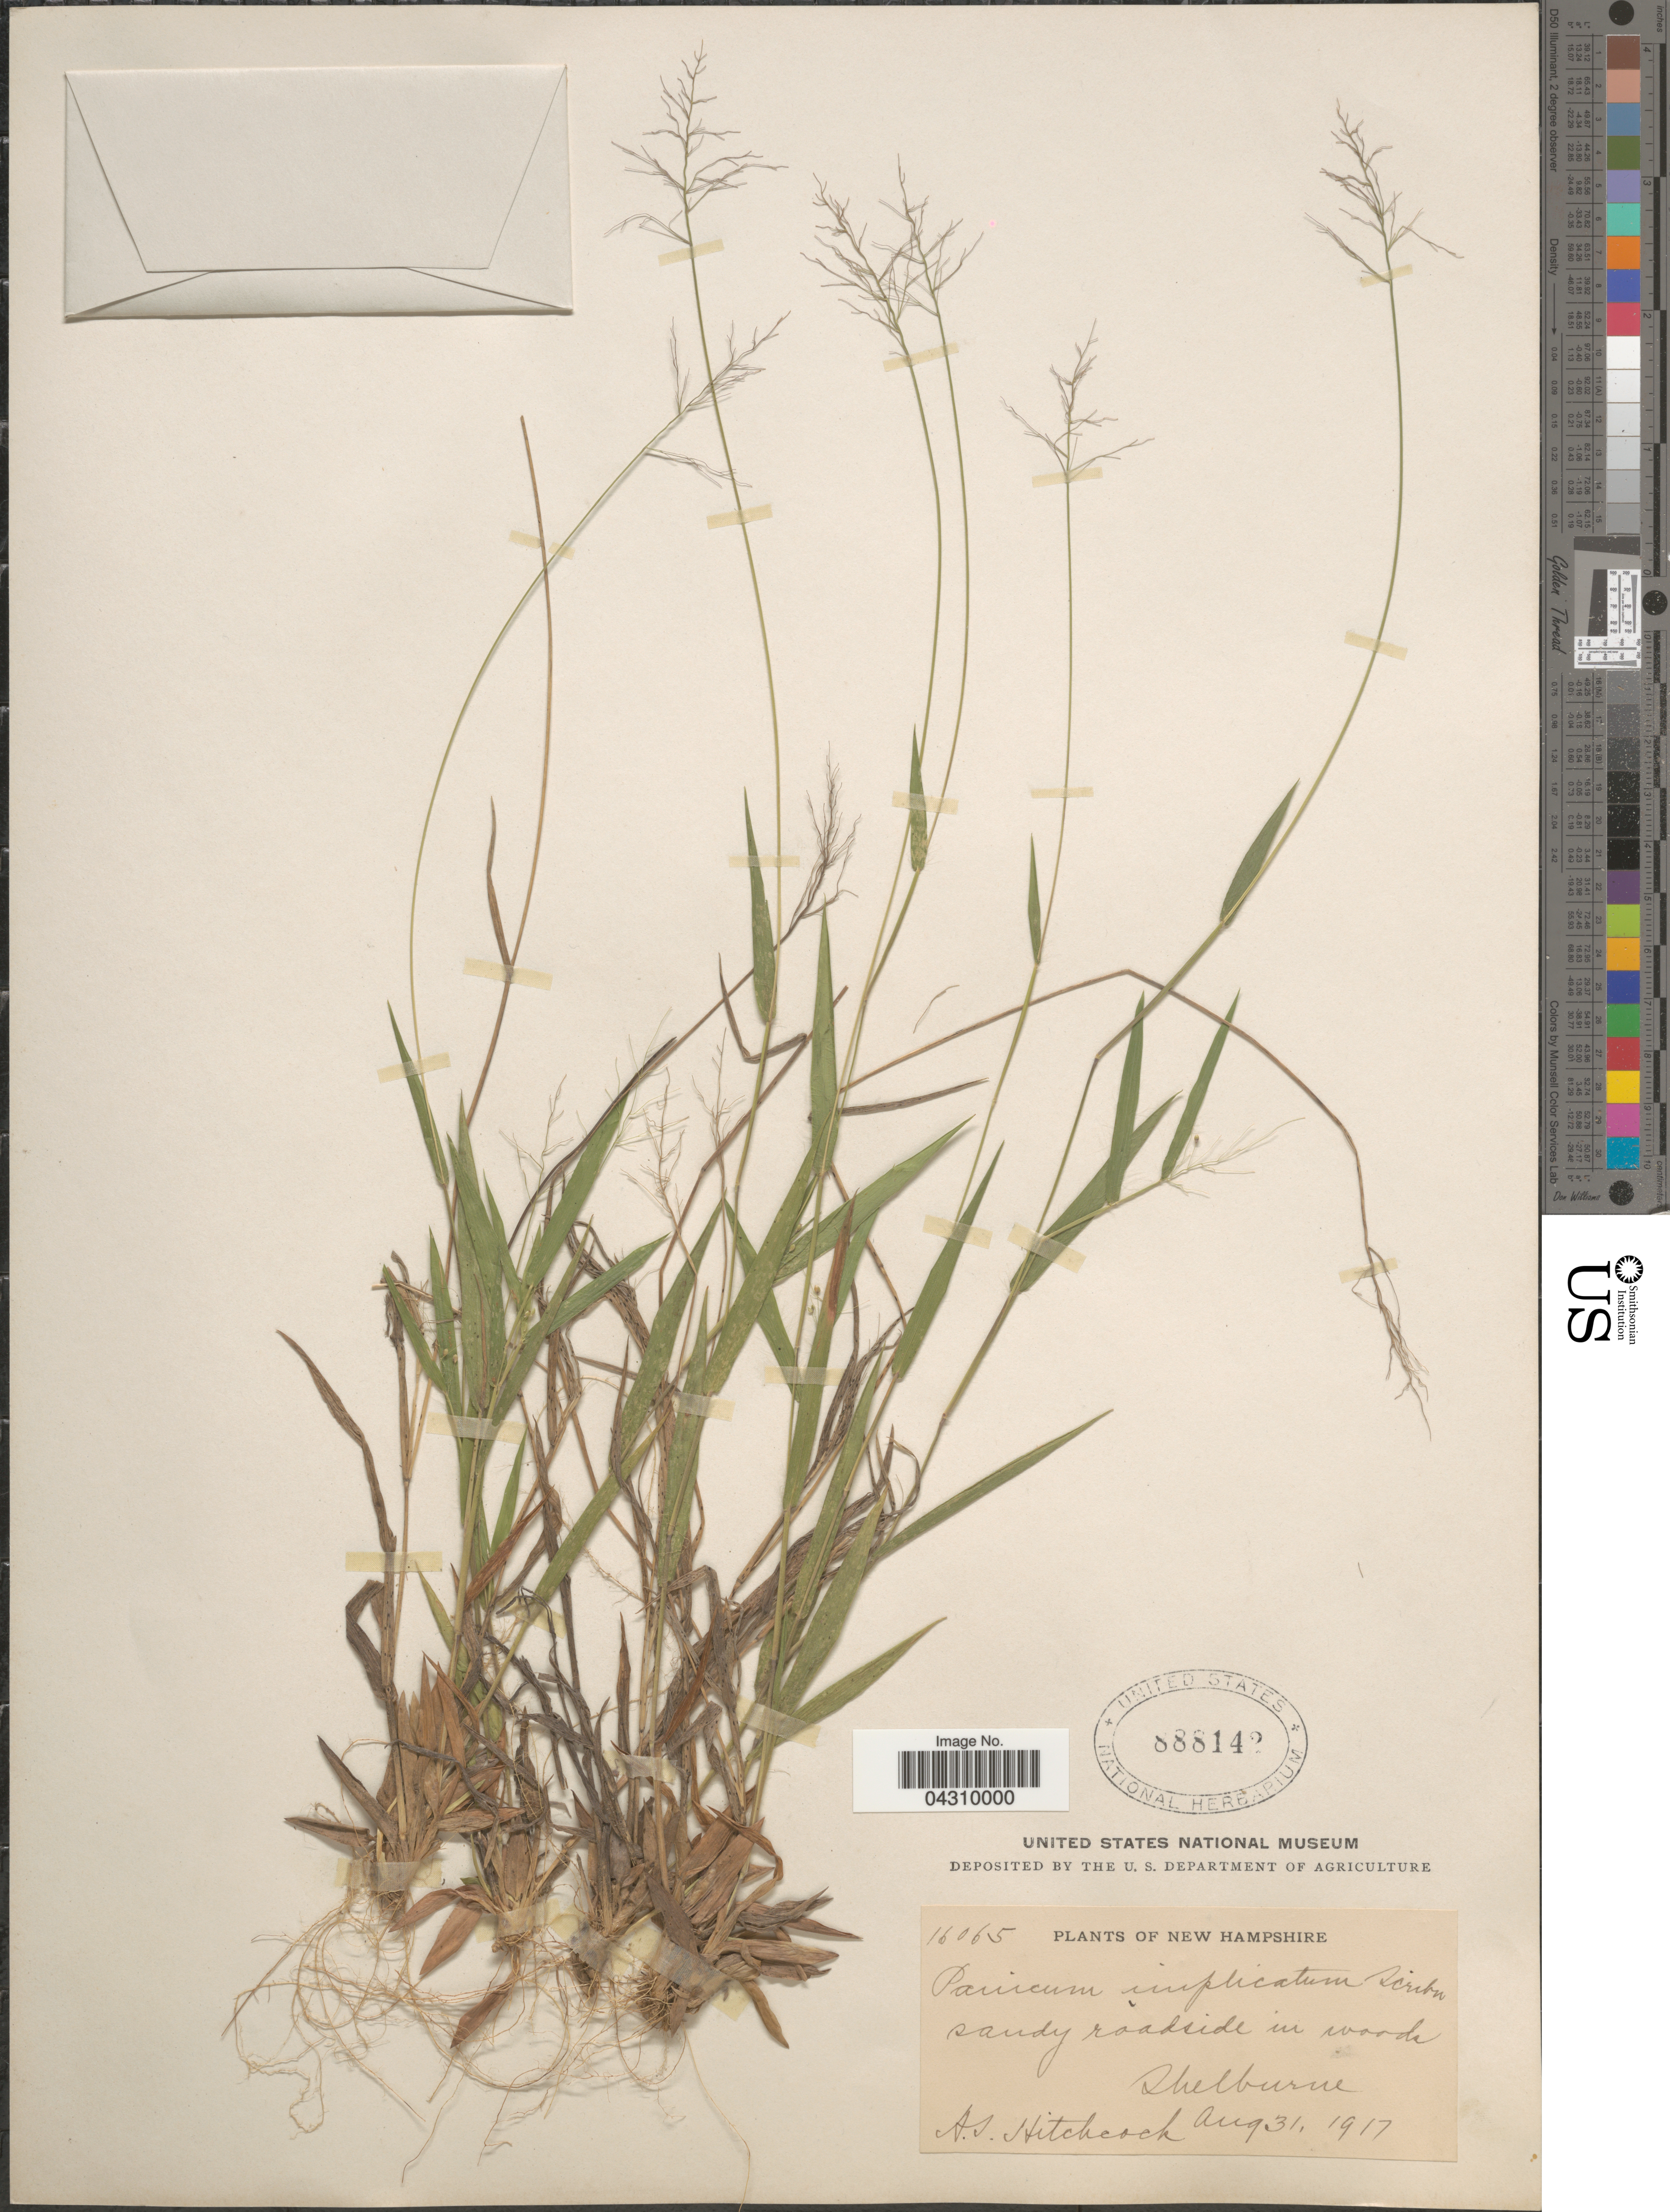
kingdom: Plantae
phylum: Tracheophyta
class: Liliopsida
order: Poales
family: Poaceae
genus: Dichanthelium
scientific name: Dichanthelium acuminatum var. acuminatum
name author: (Sw.) Gould & C.A. Clark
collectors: A. S. Hitchcock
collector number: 16065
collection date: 1917-08-31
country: United States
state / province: New Hampshire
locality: Shelburne.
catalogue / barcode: US 888142